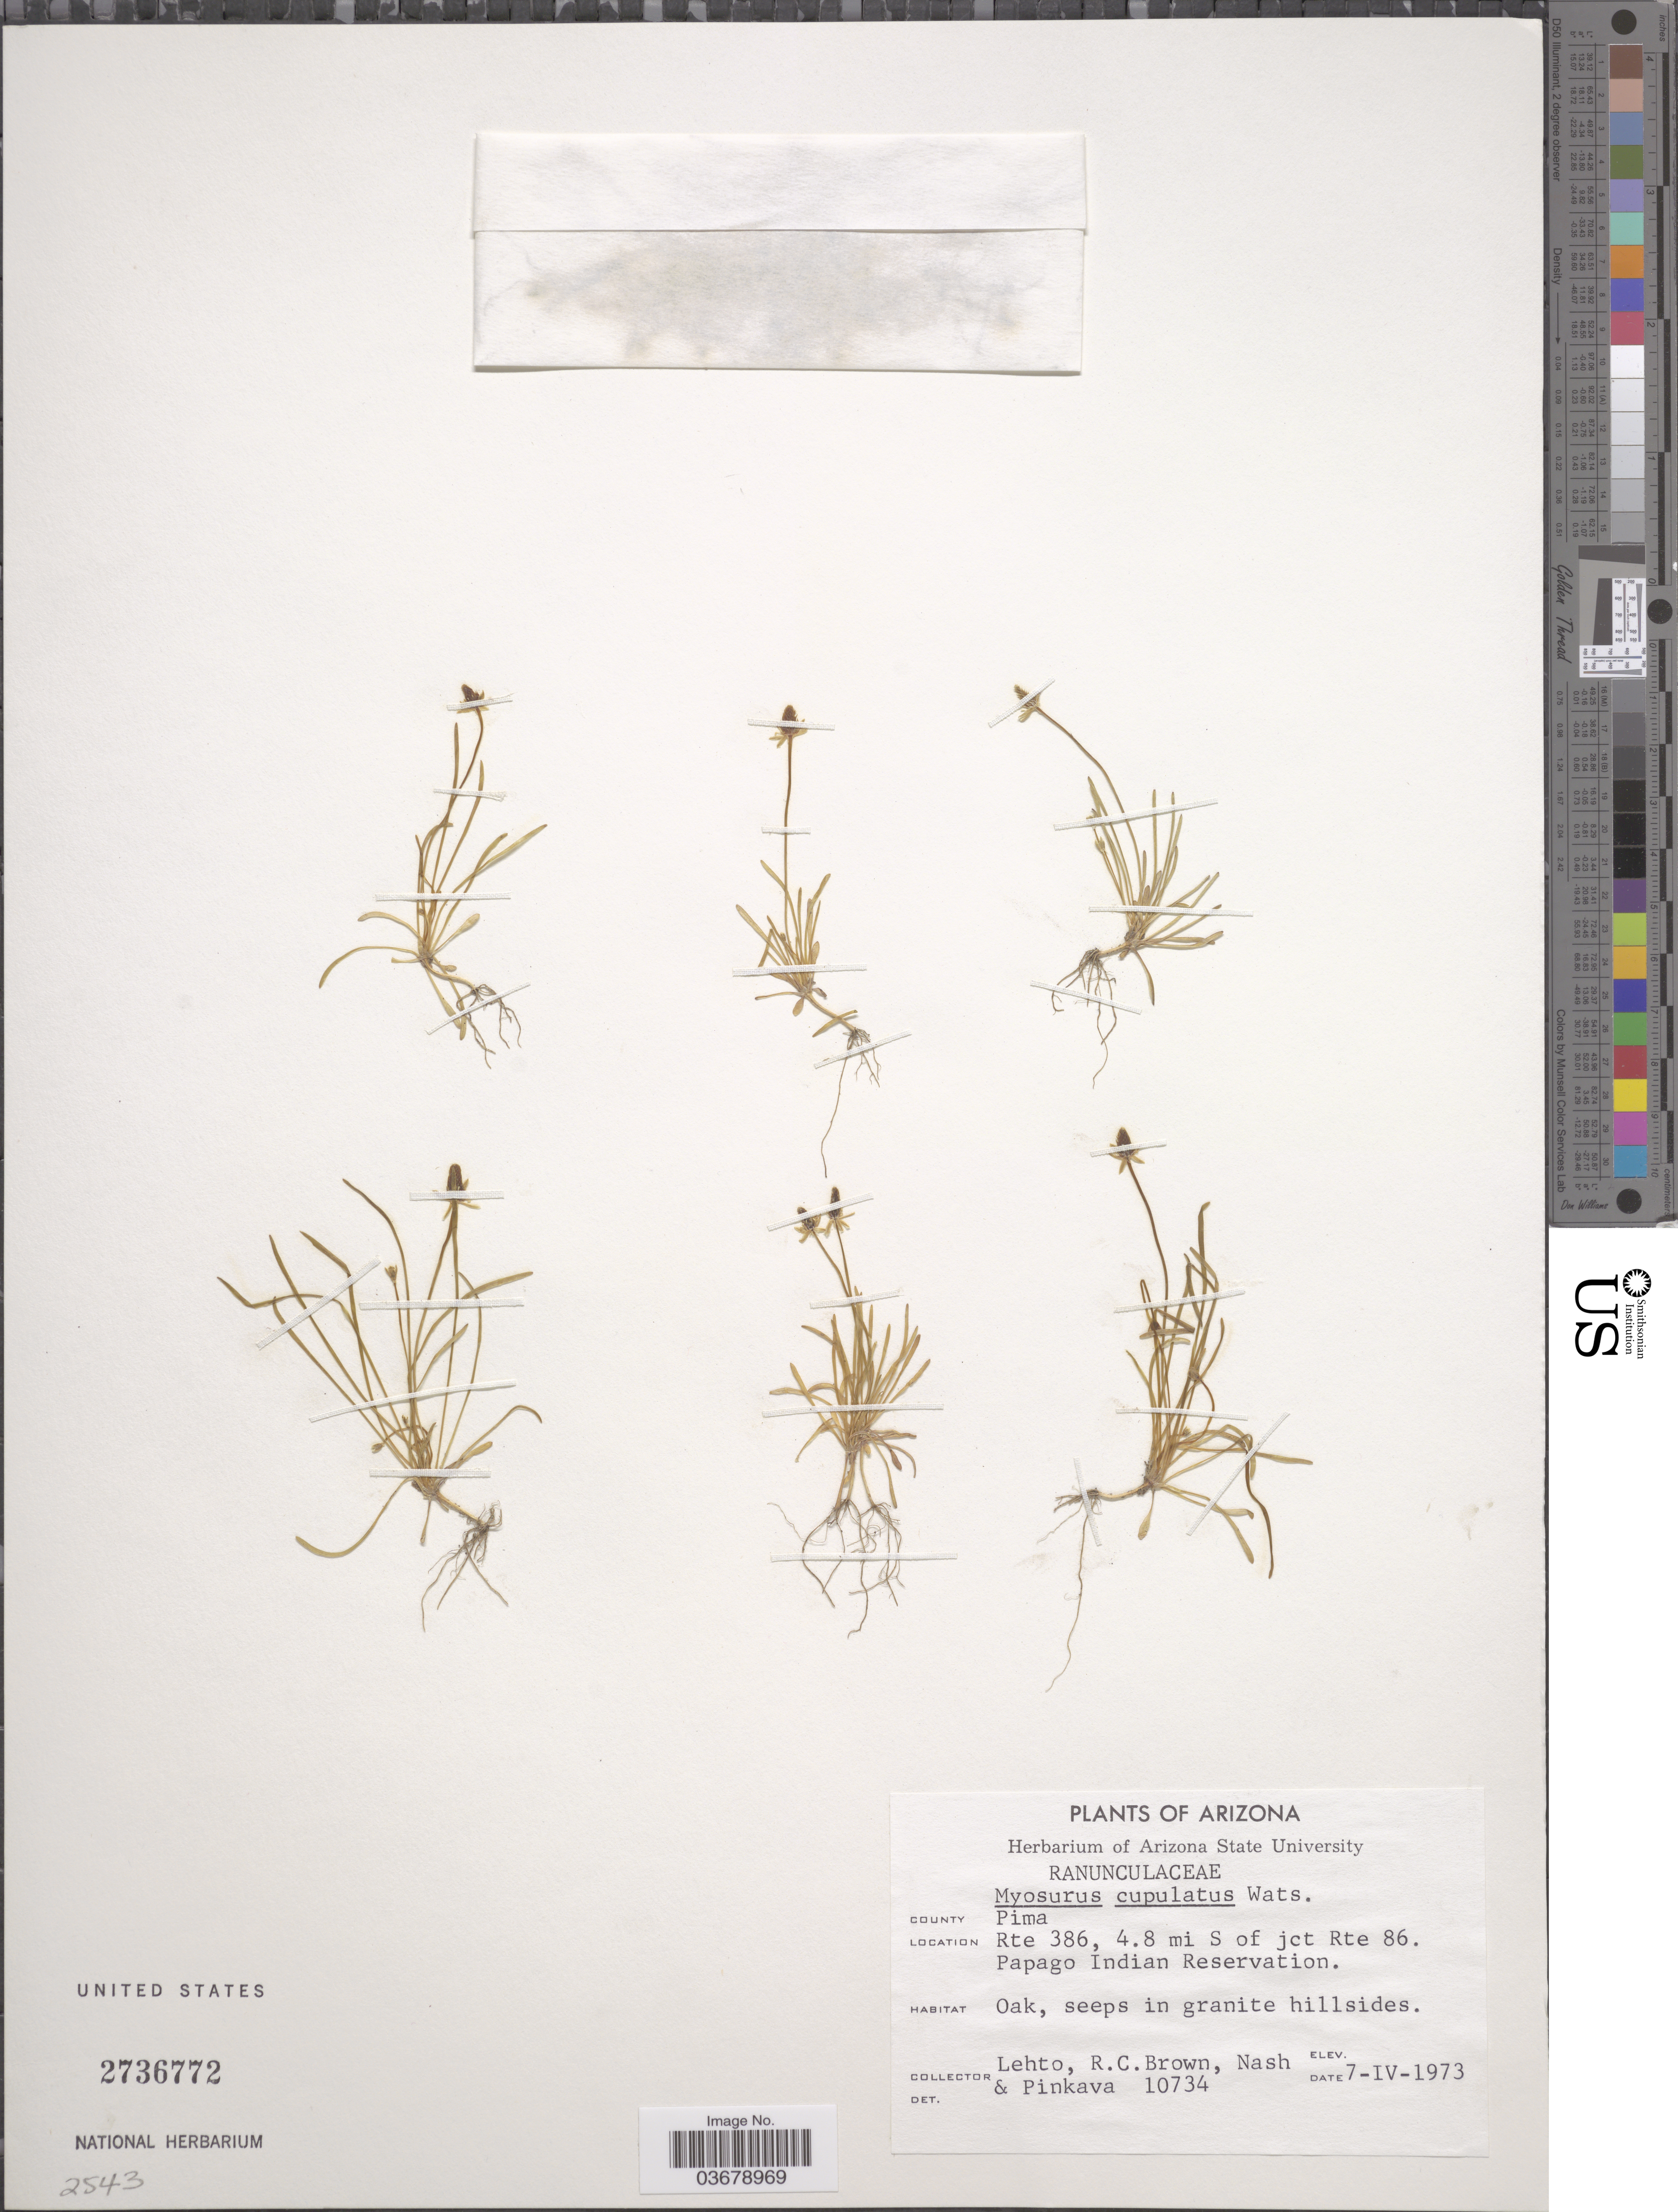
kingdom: Plantae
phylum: Tracheophyta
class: Magnoliopsida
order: Ranunculales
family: Ranunculaceae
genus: Myosurus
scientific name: Myosurus cupulatus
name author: S. Watson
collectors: -. Lehto, R. C. Brown, -- Nash & -. Pinkava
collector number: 10734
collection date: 1973-04-07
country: United States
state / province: Arizona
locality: County Pima. Rte 386, 4.8 mi S of jct Rte 86. Papago Indian Reservation.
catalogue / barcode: US 2736772